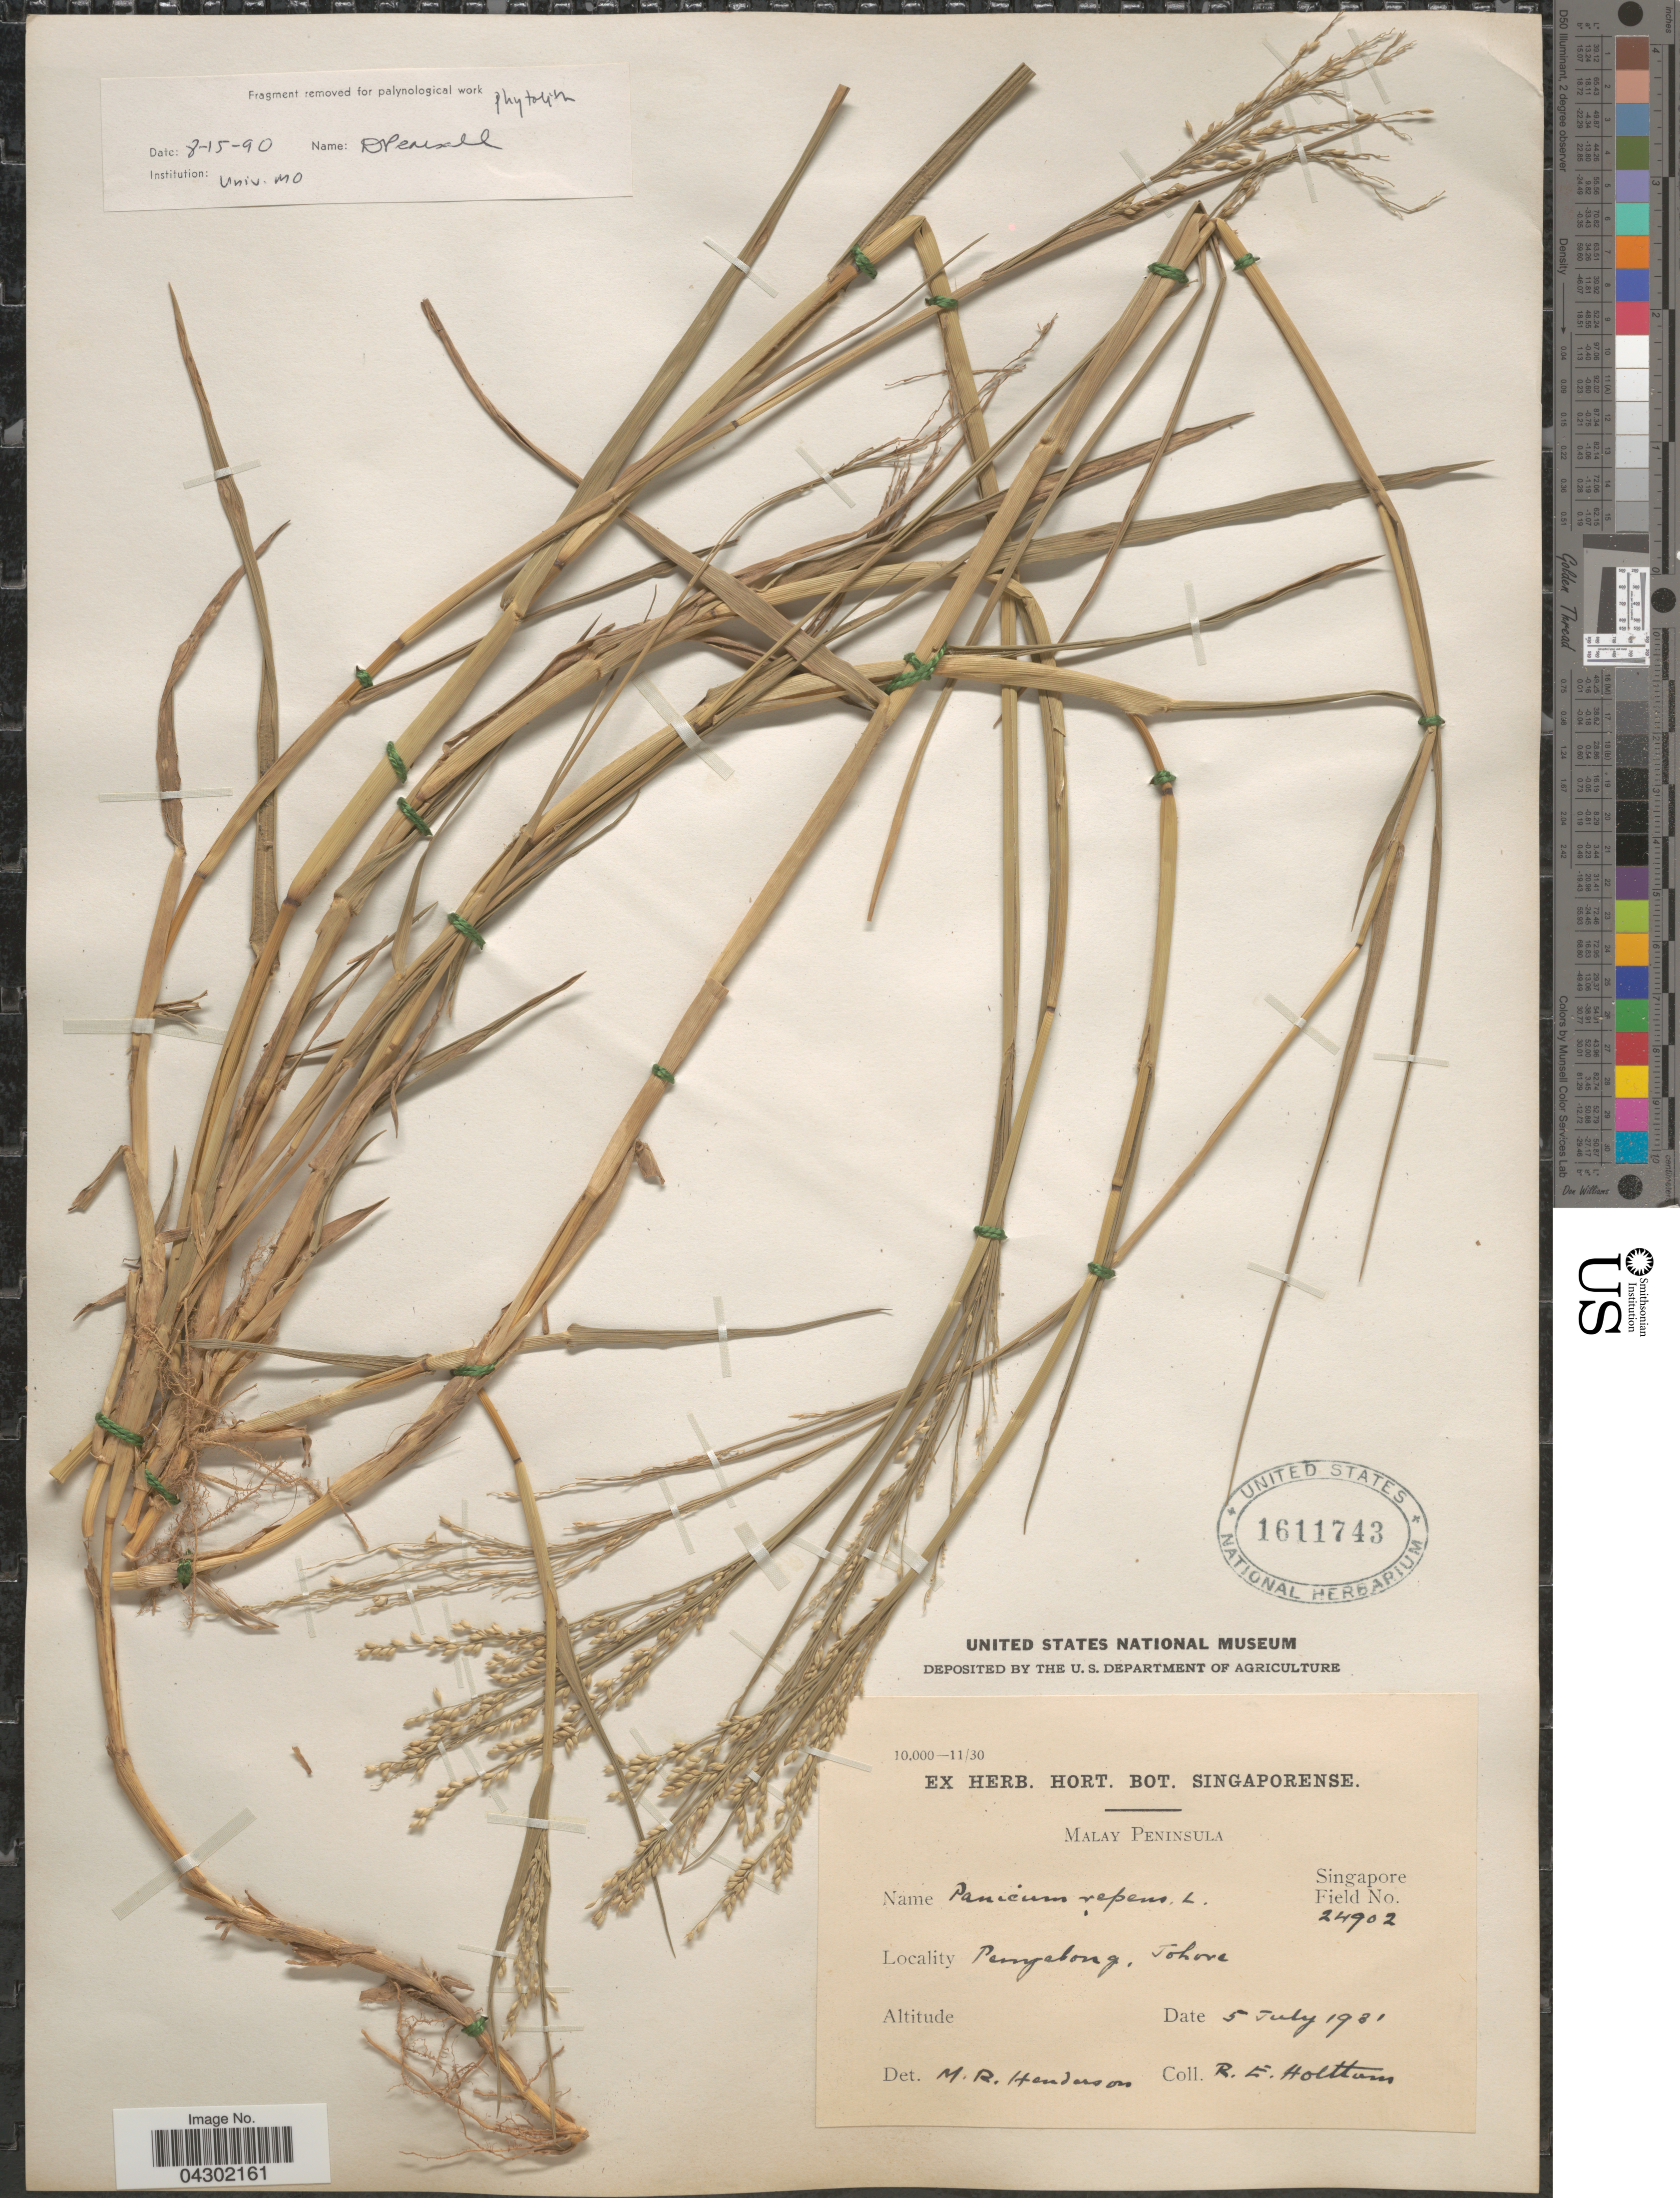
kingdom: Plantae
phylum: Tracheophyta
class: Liliopsida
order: Poales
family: Poaceae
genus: Panicum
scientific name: Panicum repens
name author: L.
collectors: R. E. Holttum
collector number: Singapore Field 24902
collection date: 1931-07-05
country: Malaysia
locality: Malay Peninsula. Penyelong [interpreted], Johore.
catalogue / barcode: US 1611743